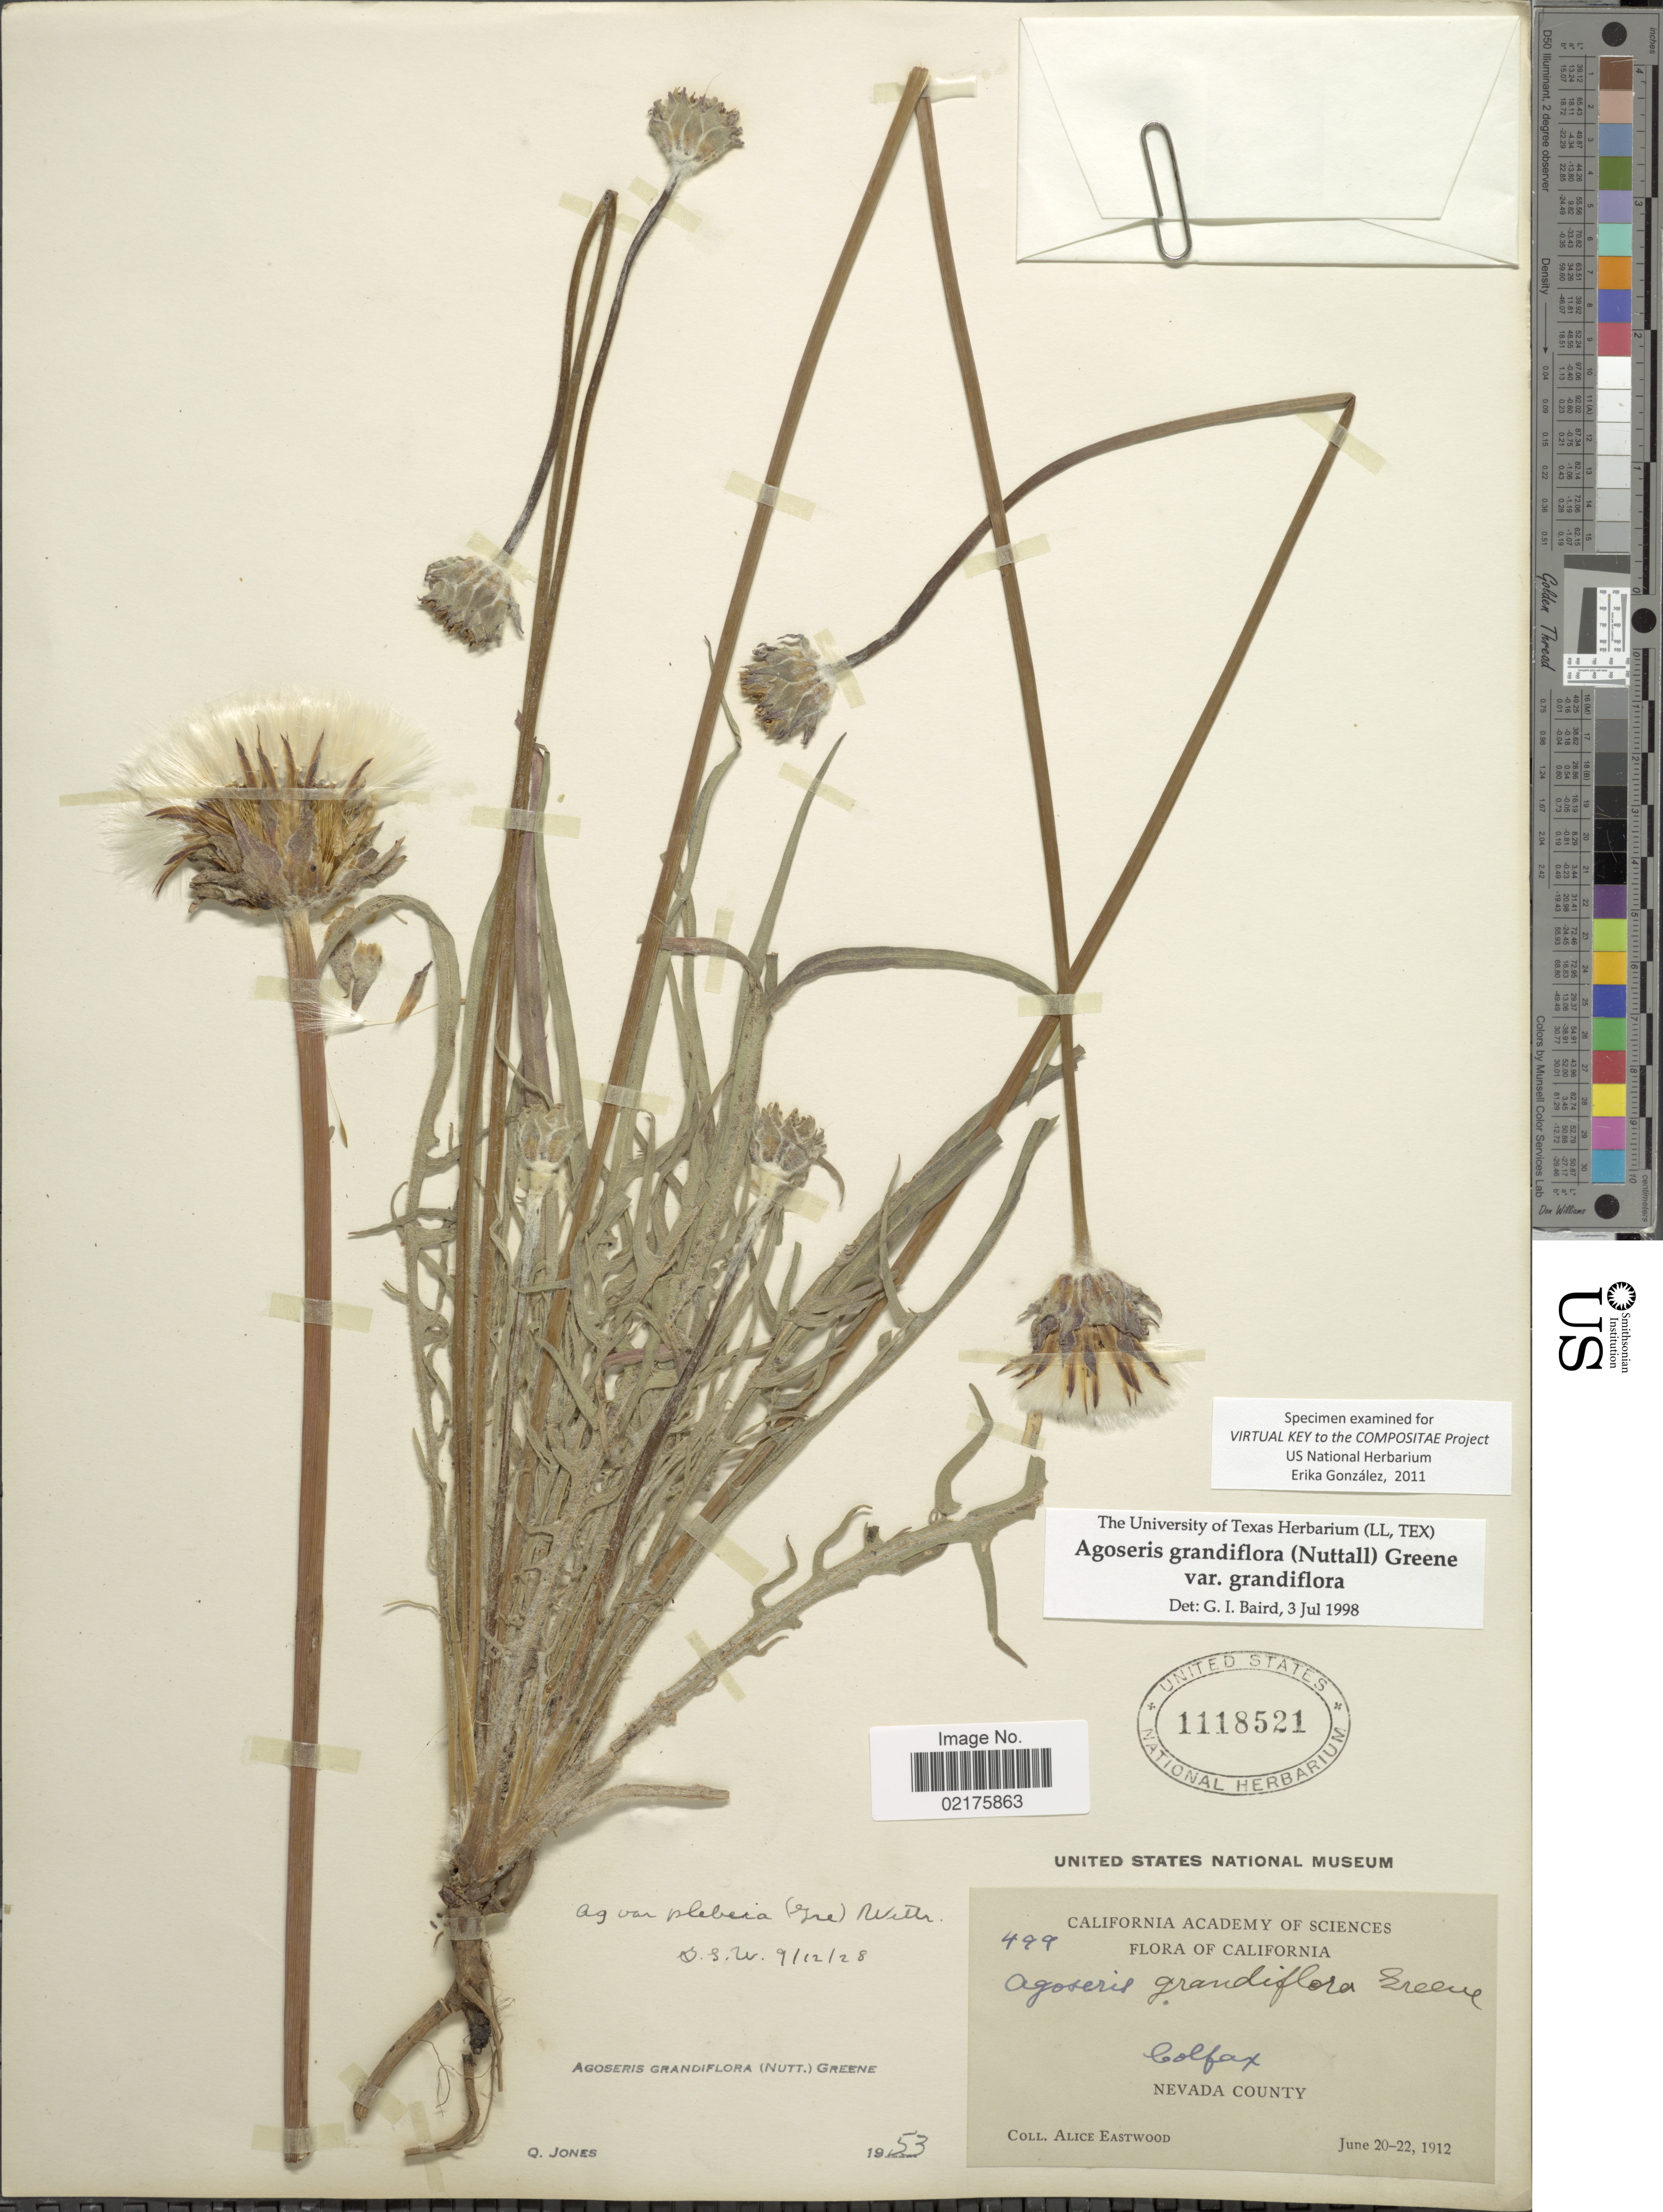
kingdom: Plantae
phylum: Tracheophyta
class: Magnoliopsida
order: Asterales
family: Asteraceae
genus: Agoseris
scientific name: Agoseris grandiflora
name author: (Nutt.) Greene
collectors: A. Eastwood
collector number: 499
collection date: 1912-06-20/1912-06-22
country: United States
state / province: California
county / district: Nevada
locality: Colfax, Nevada County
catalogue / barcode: US 1118521